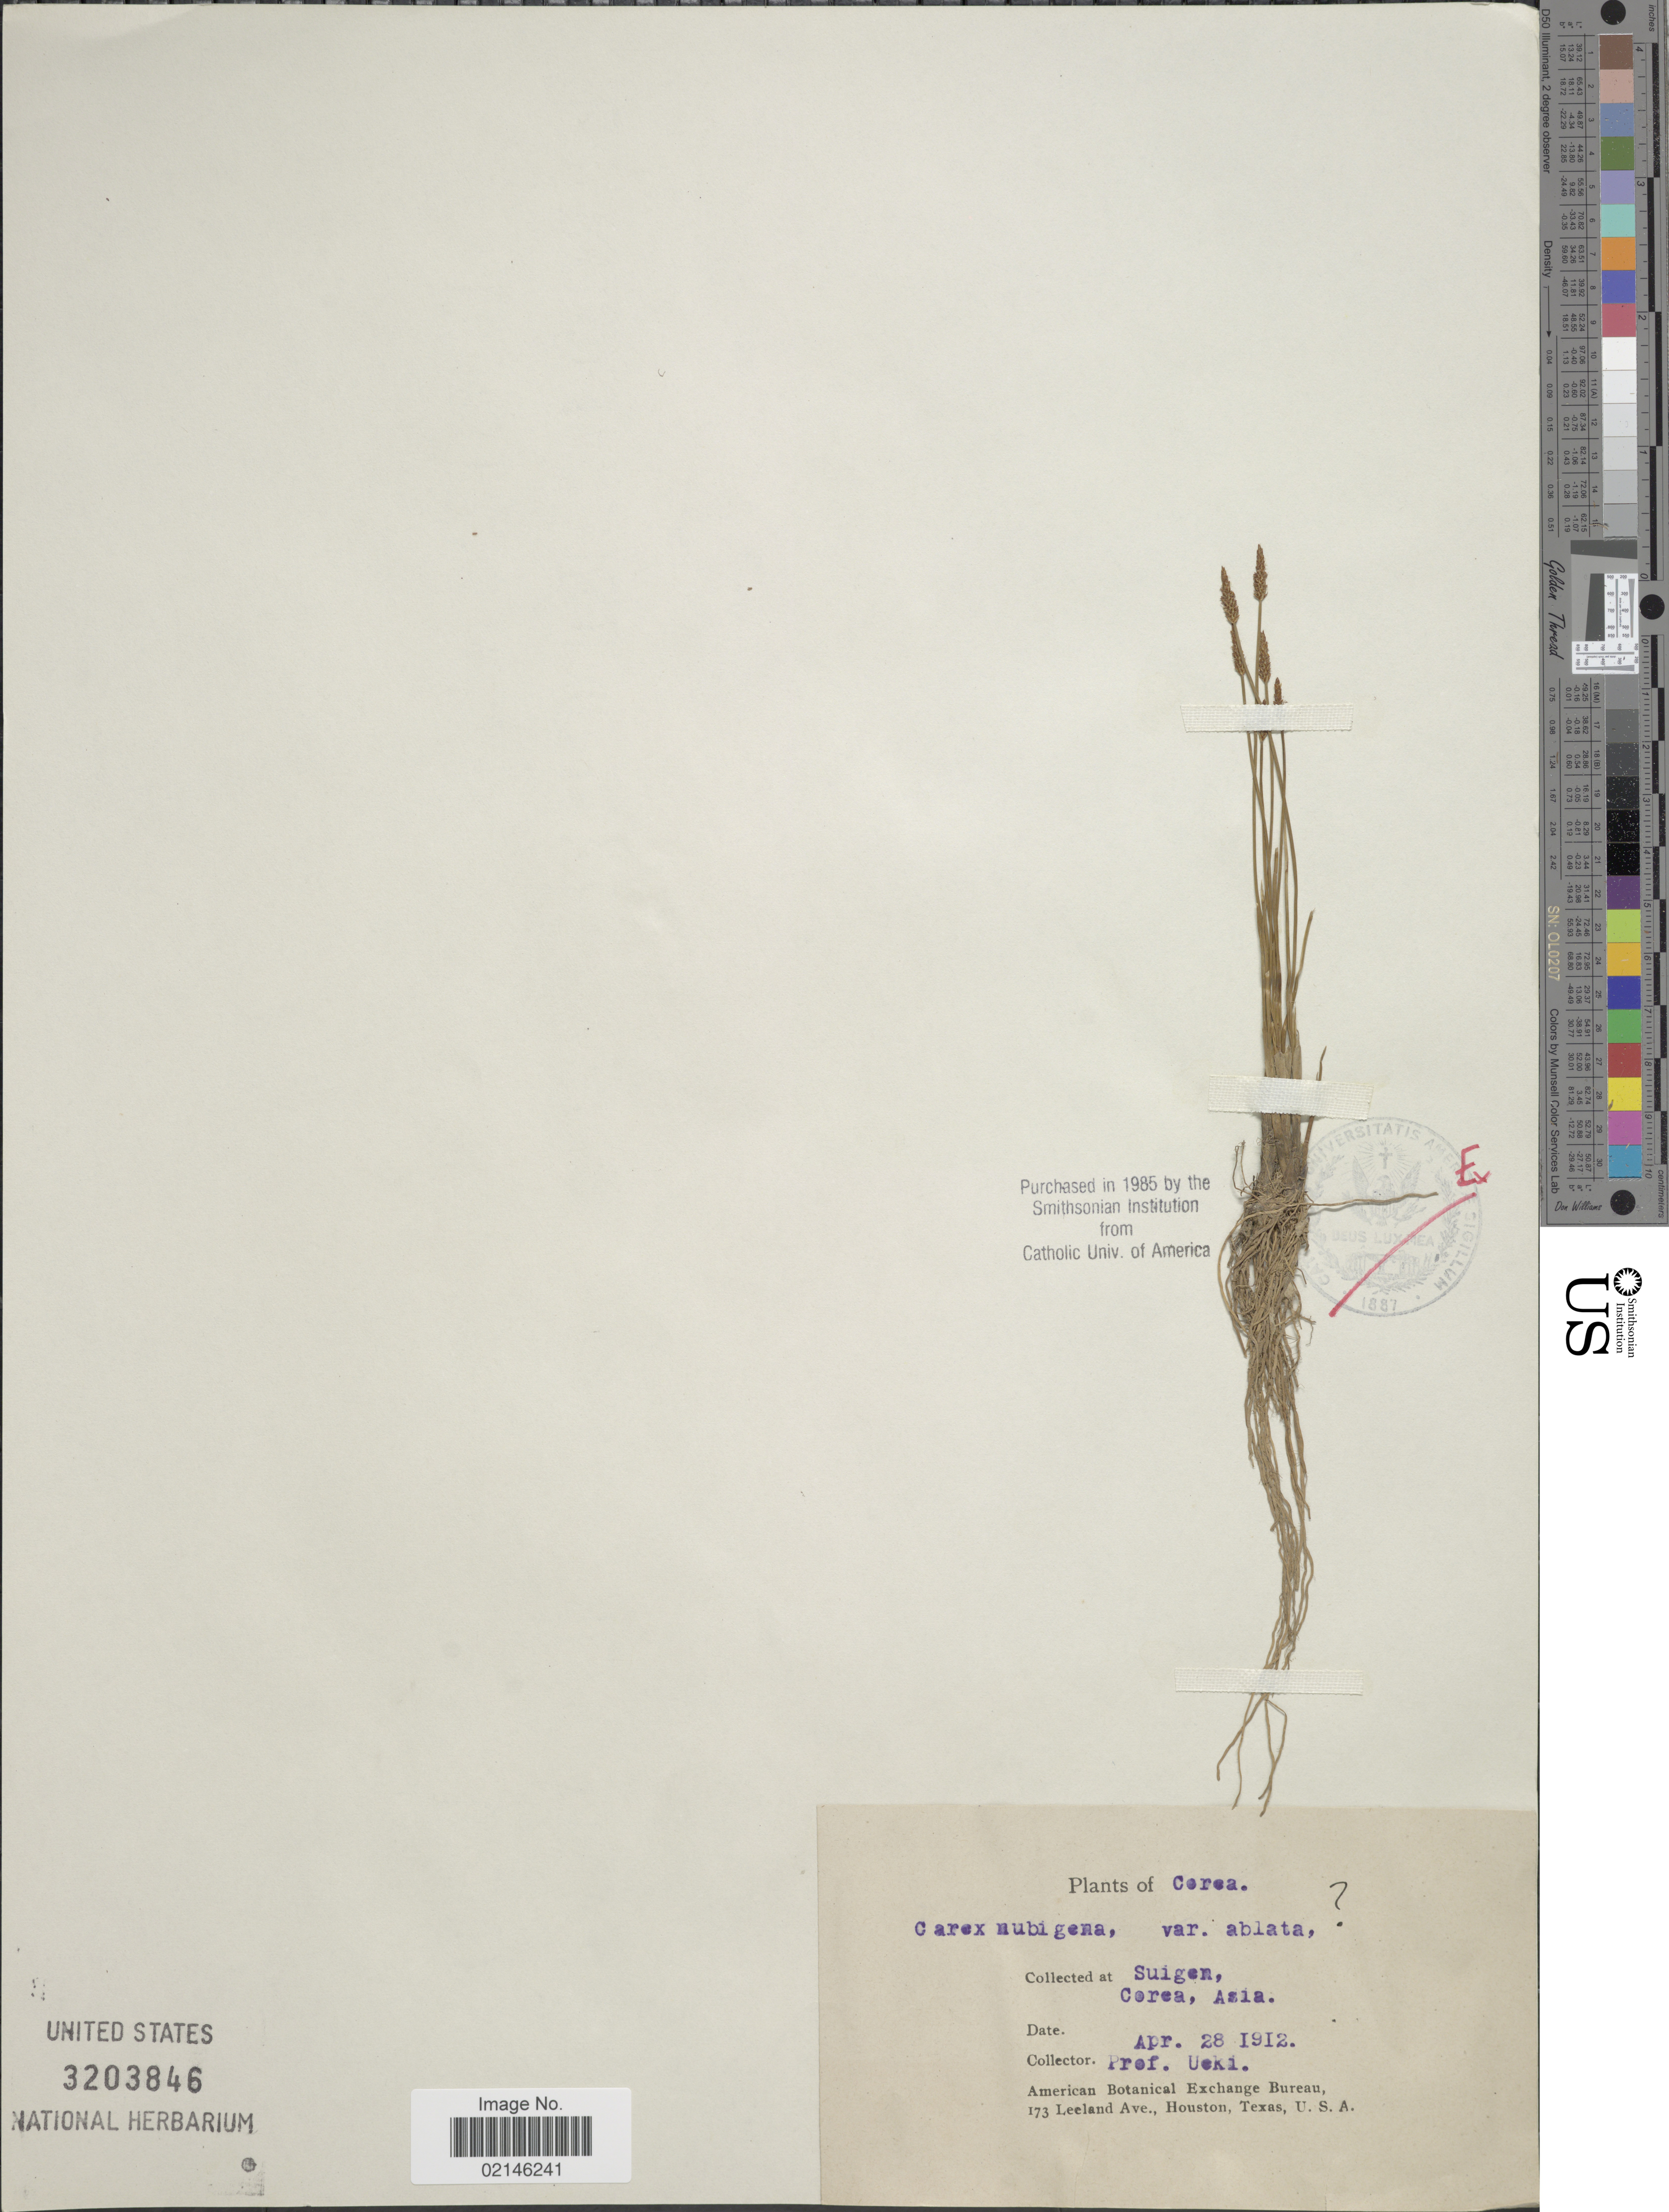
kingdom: Plantae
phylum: Tracheophyta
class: Liliopsida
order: Poales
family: Cyperaceae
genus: Carex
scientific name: Carex sp.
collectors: Ueki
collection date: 1912-04-28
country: South Korea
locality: Suigan, Corea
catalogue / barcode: US 3203846